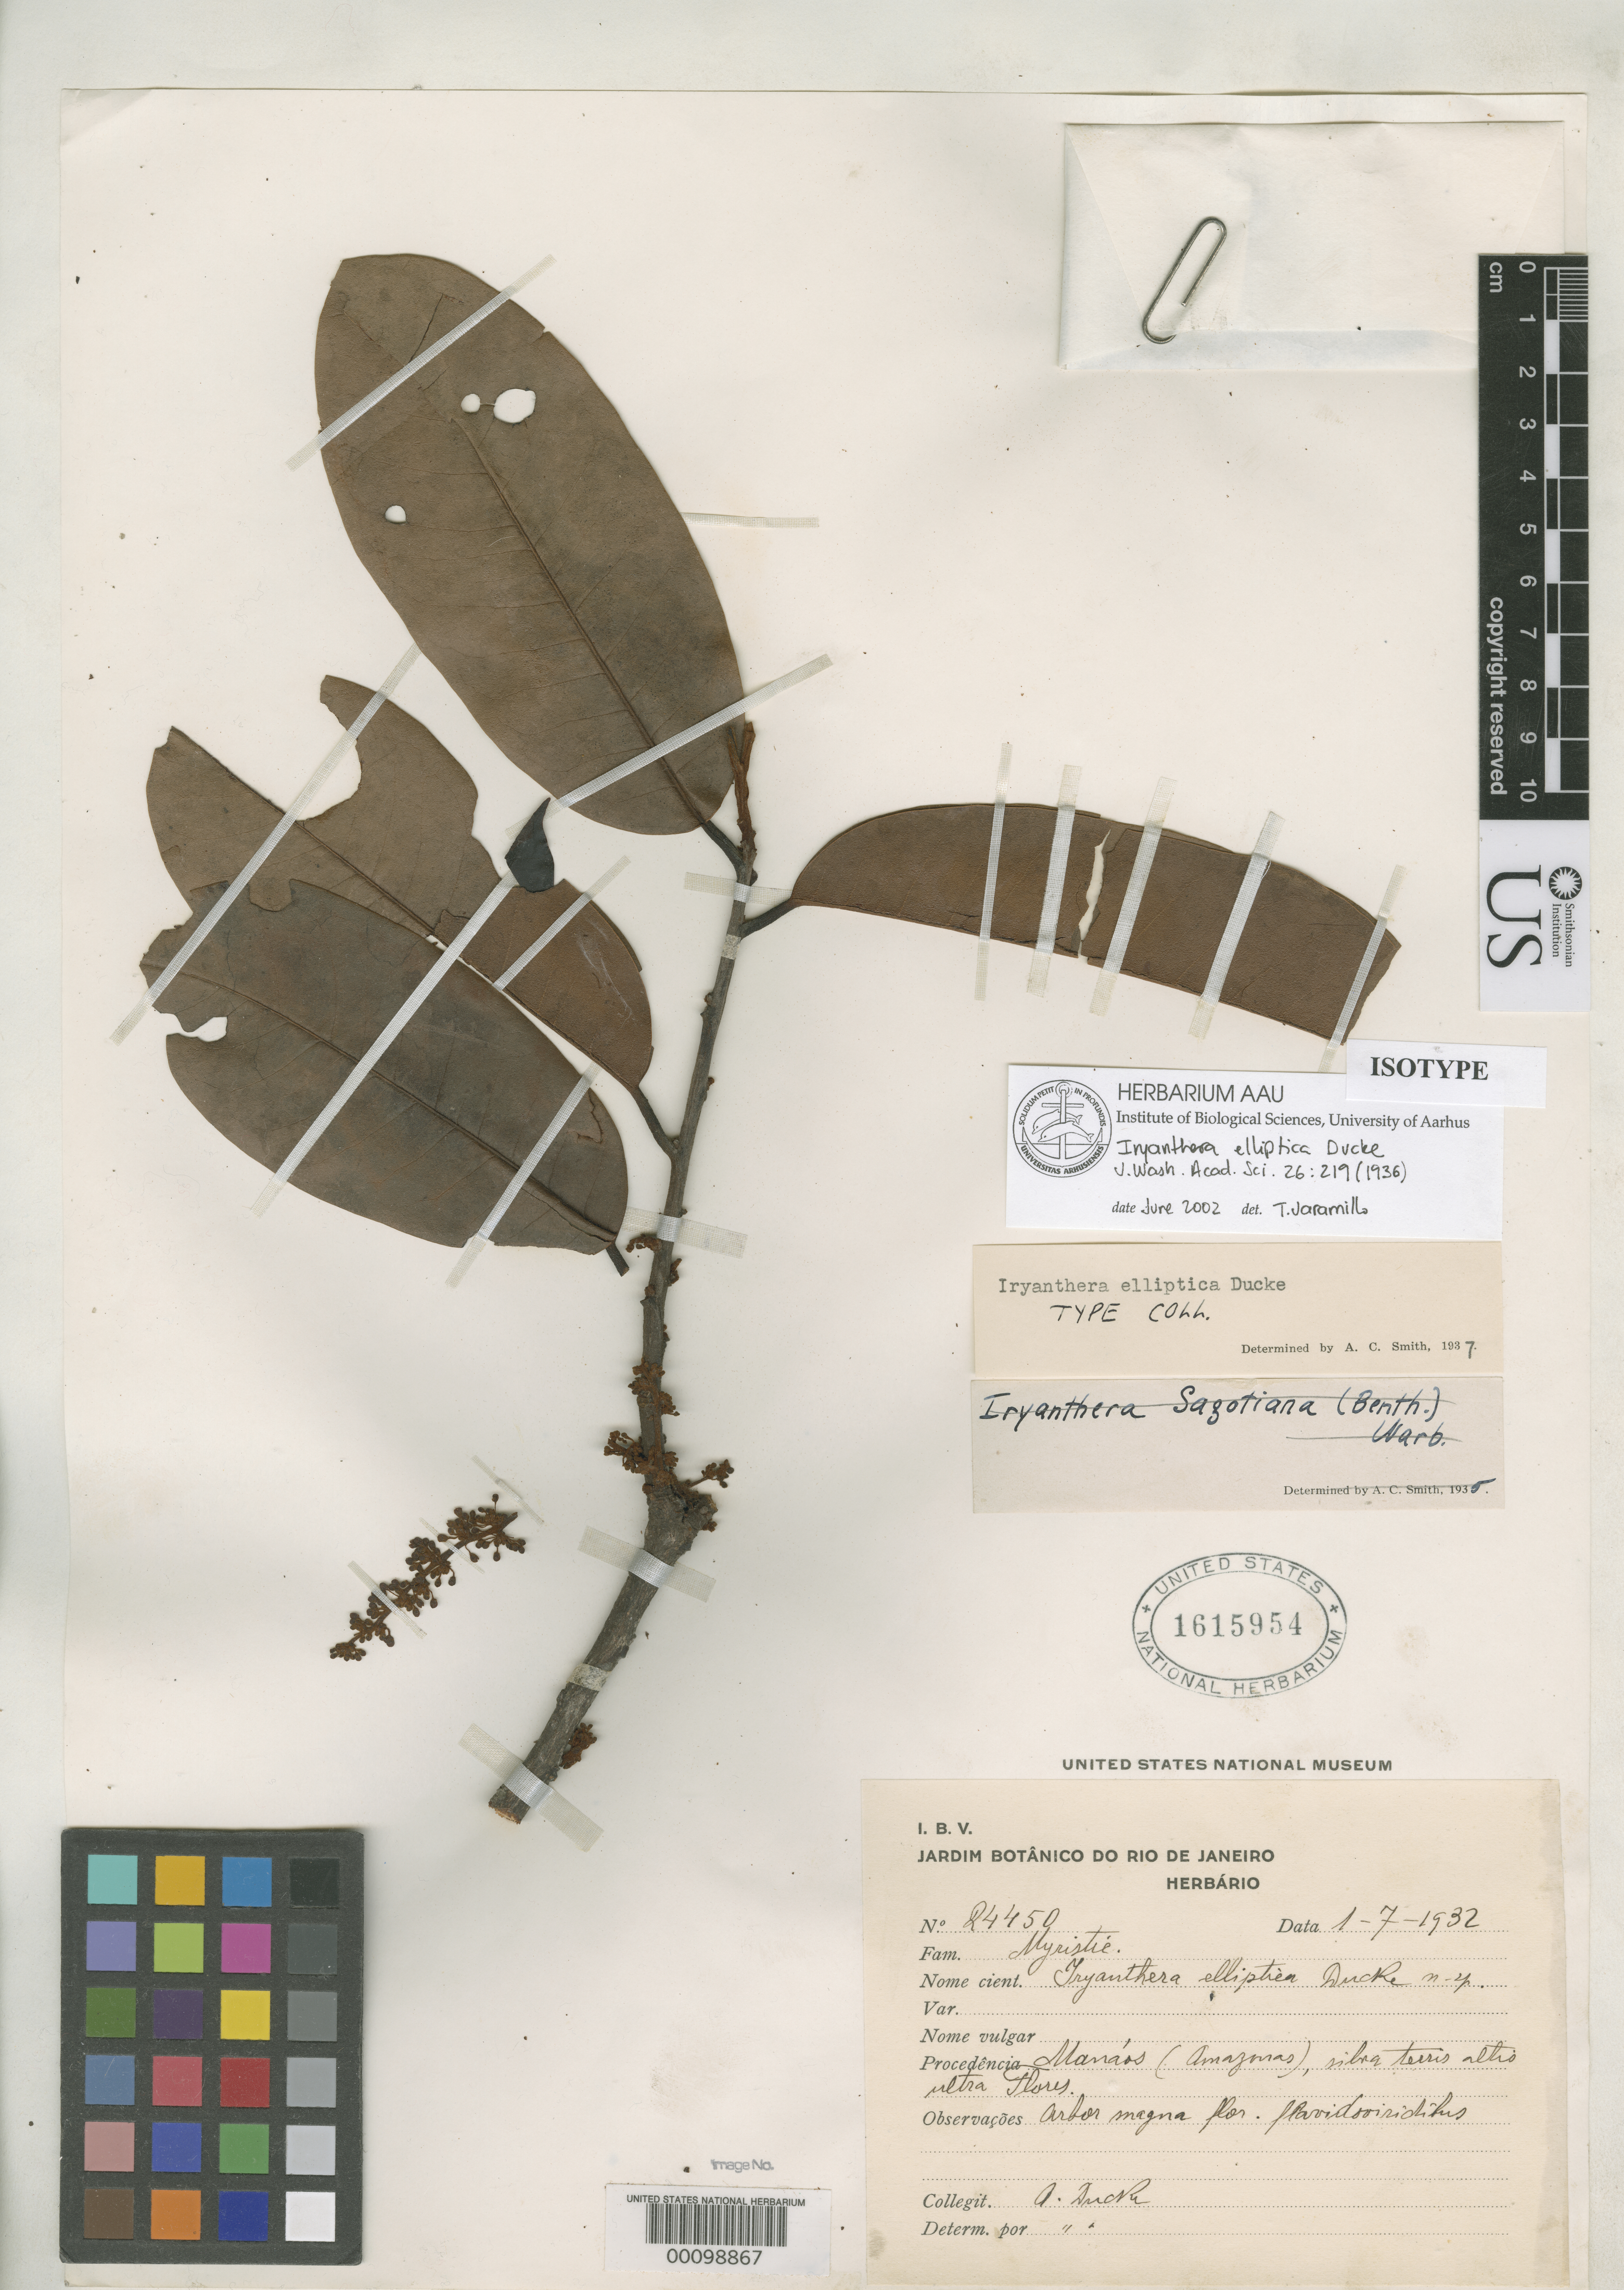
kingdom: Plantae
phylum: Tracheophyta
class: Magnoliopsida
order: Magnoliales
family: Myristicaceae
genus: Iryanthera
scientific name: Iryanthera elliptica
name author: Ducke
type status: Isotype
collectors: A. Ducke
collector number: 24450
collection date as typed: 01 Jul 1932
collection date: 1932-07-01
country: Brazil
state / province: Amazonas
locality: Manaos, Flores.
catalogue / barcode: US 1615954